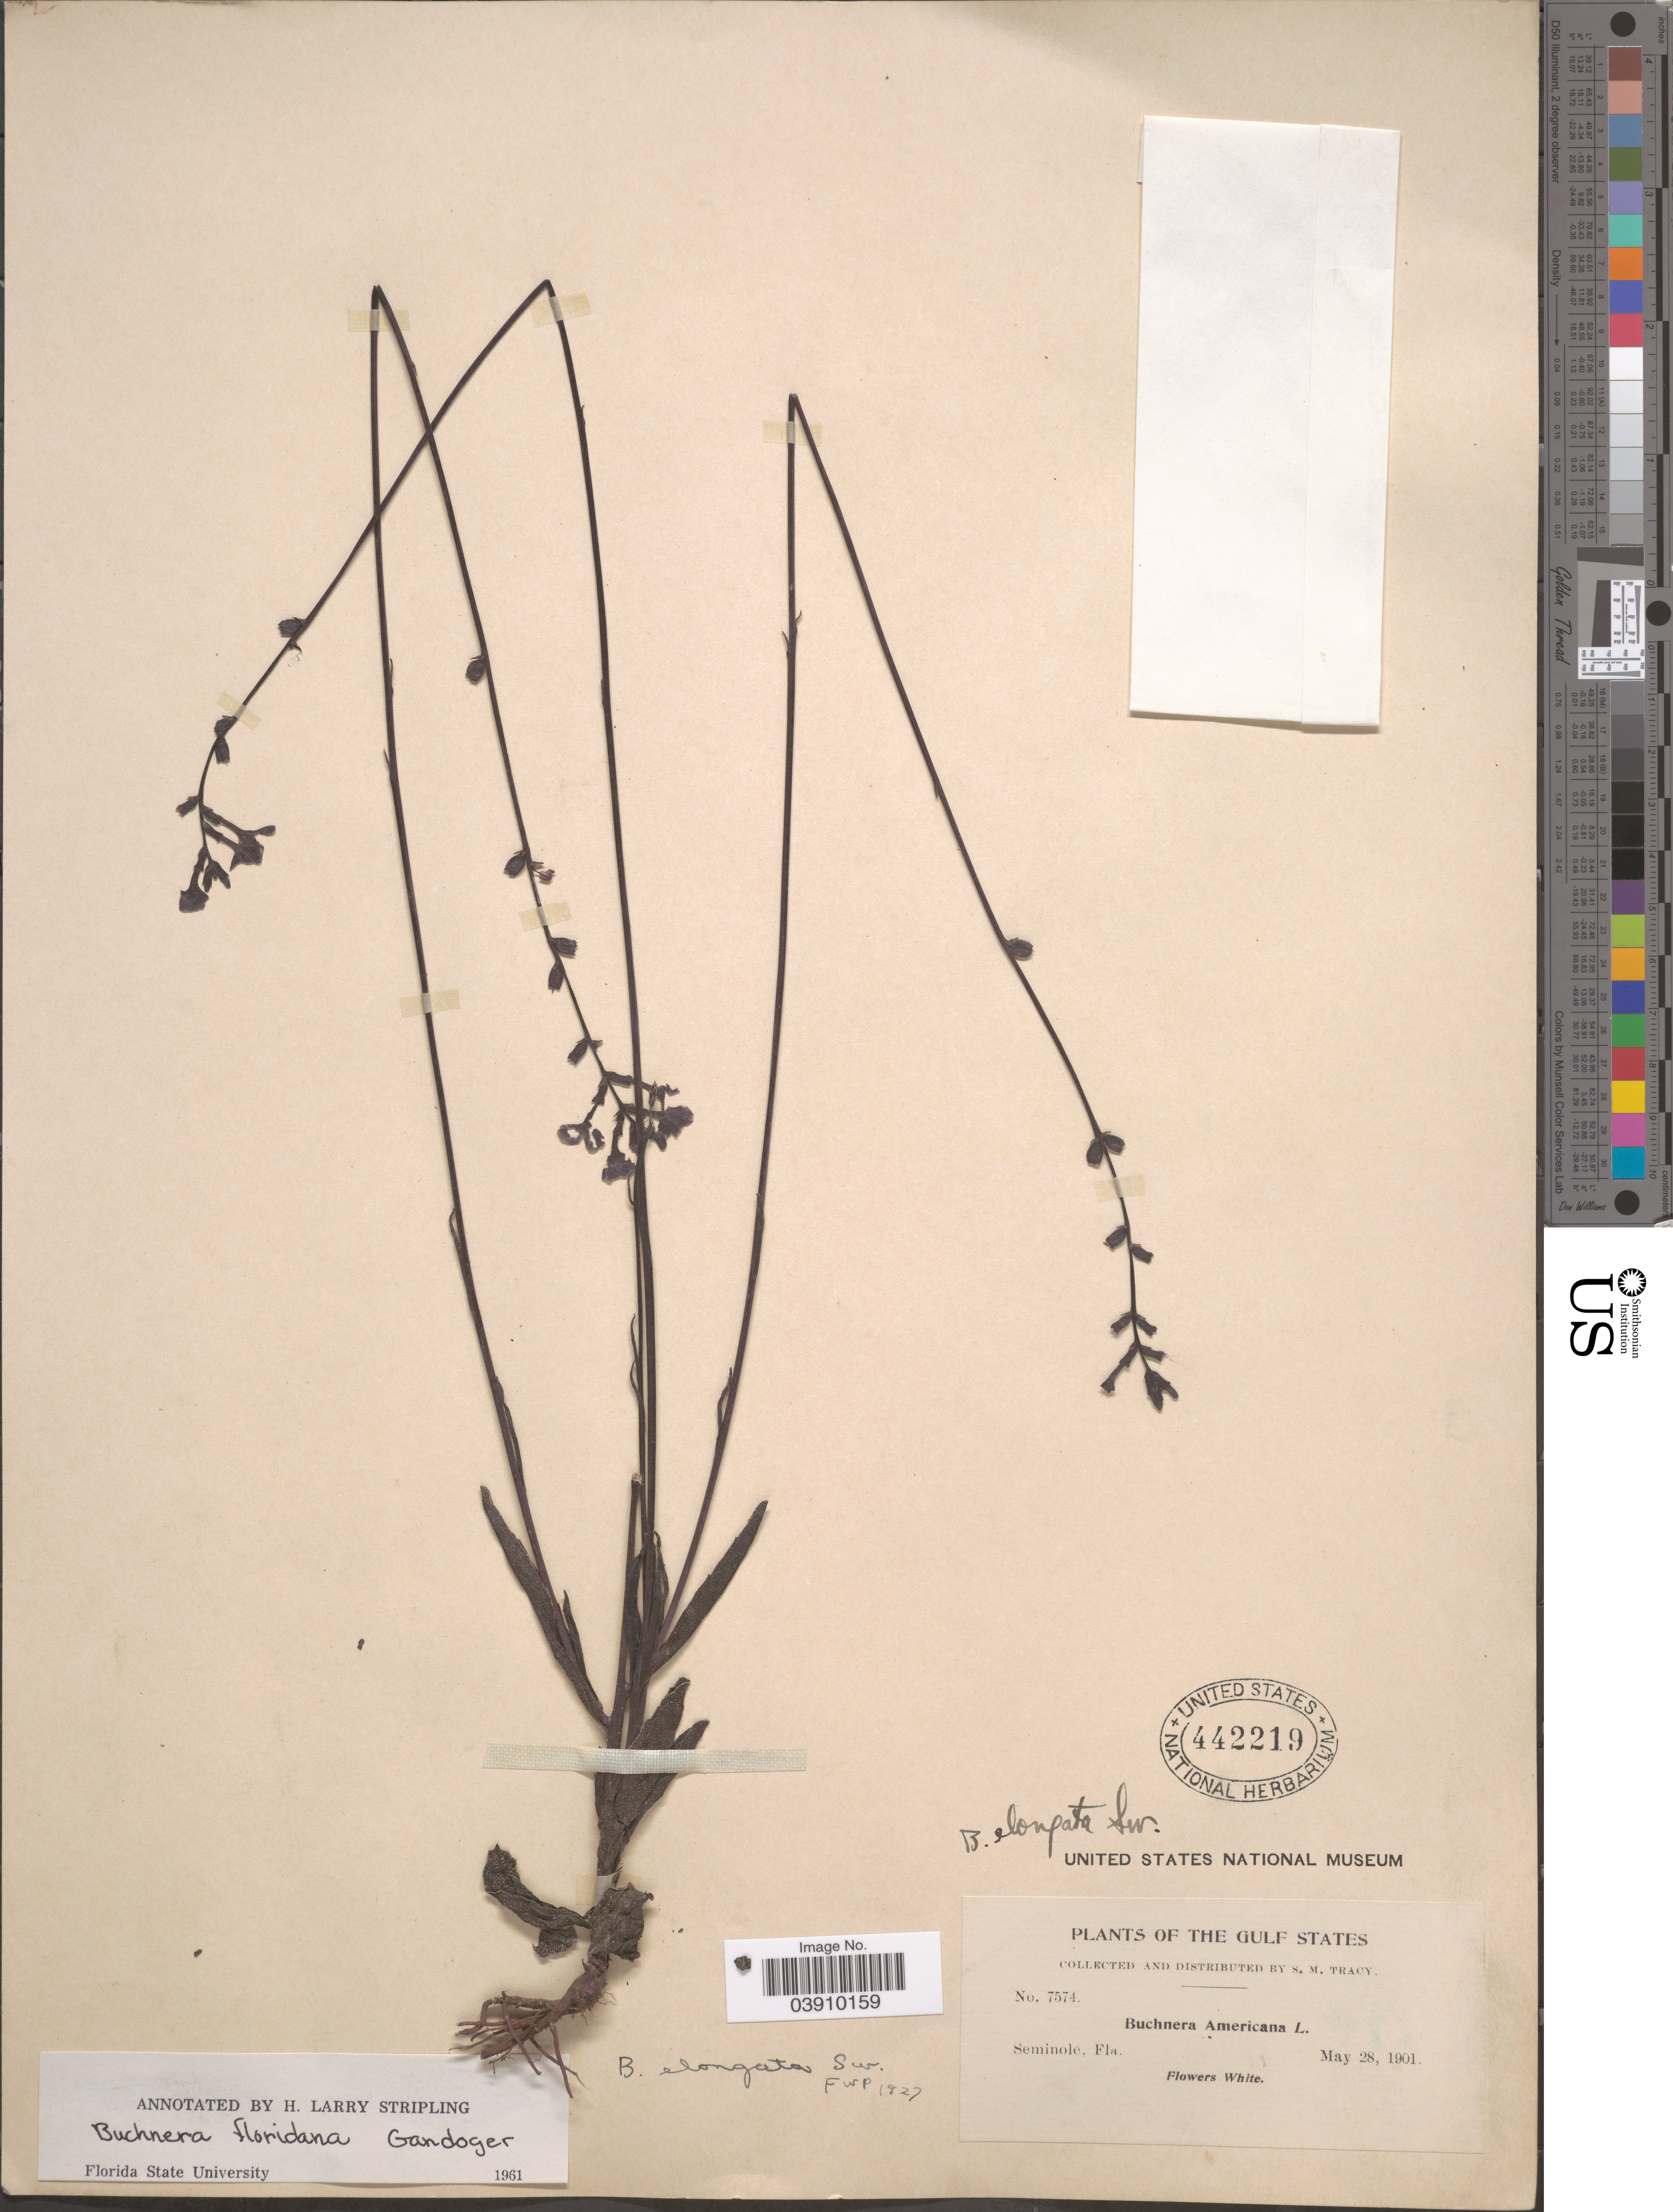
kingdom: Plantae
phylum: Tracheophyta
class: Magnoliopsida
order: Lamiales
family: Orobanchaceae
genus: Buchnera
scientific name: Buchnera floridana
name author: Gand.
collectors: S. M. Tracy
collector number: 7574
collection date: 1901-05-28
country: United States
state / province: Florida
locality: Gulf States. Seminole.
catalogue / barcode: US 442219